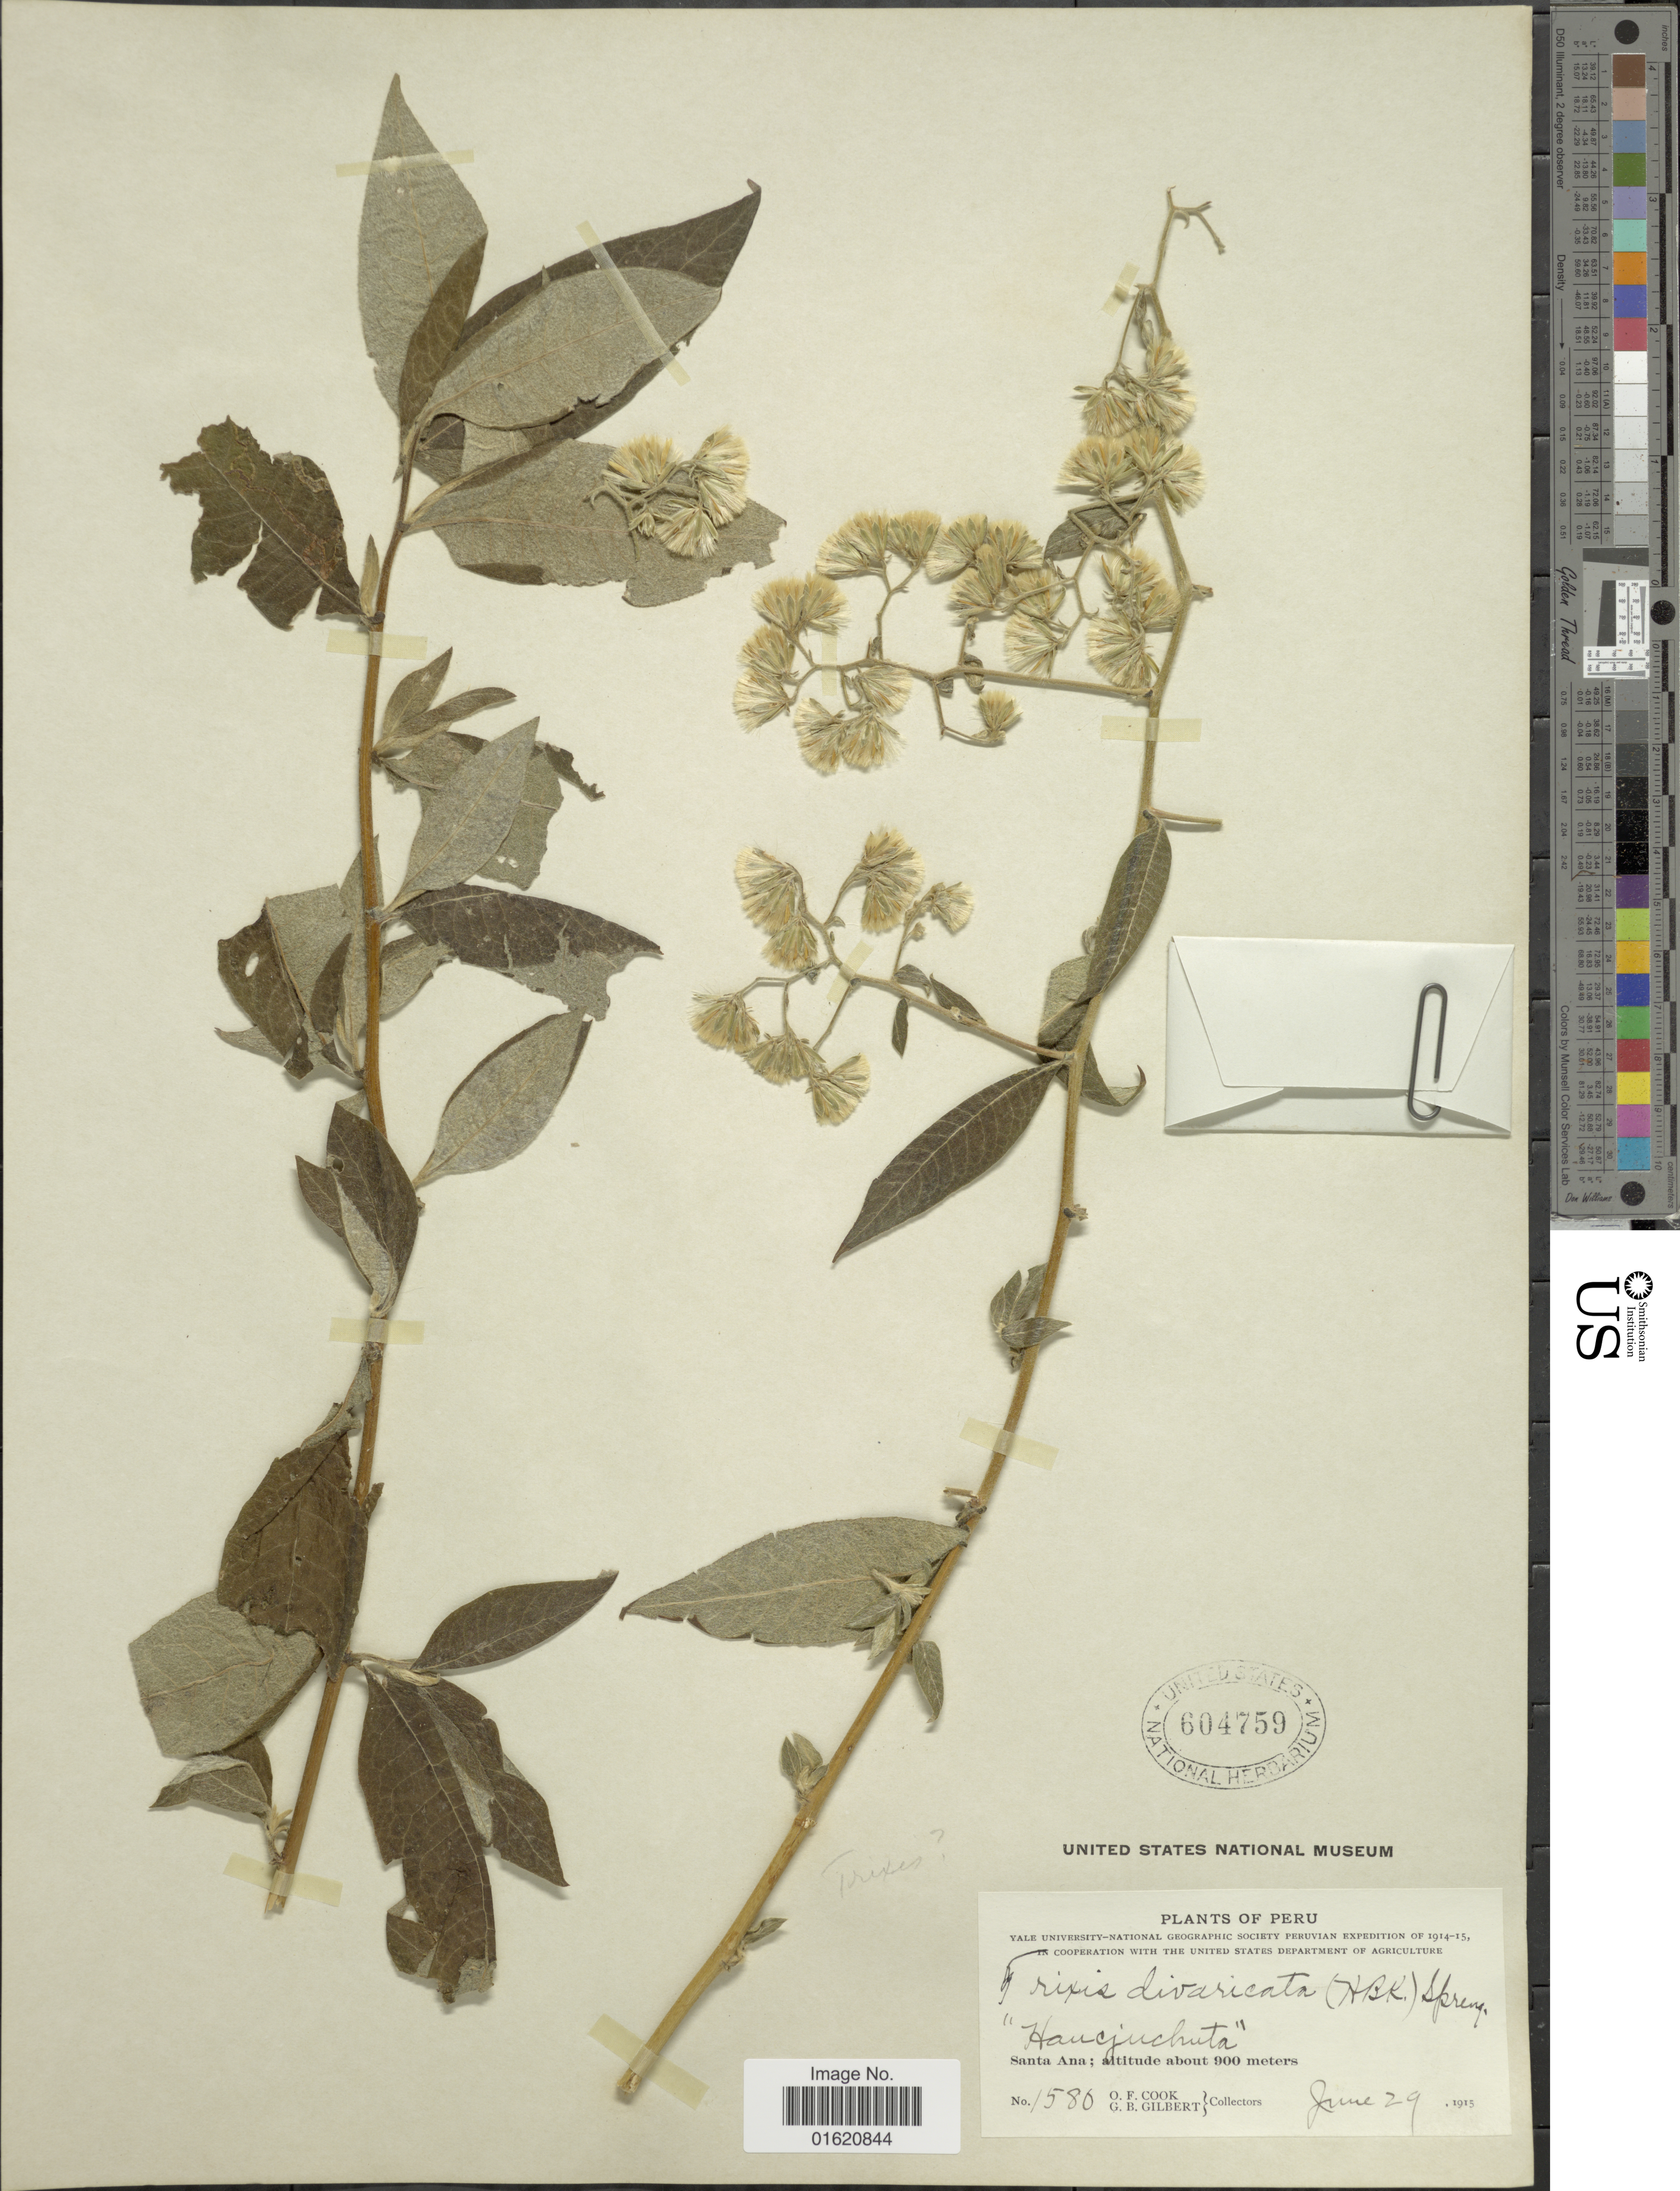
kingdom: Plantae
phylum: Tracheophyta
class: Magnoliopsida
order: Asterales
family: Asteraceae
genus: Trixis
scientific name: Trixis antimenorrhoea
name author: (Schrank) Mart. ex Kuntze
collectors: O. F. Cook & G. B. Gilbert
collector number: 1580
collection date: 1915-06-29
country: Peru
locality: Haucjuchuta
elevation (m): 900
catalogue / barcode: US 604759